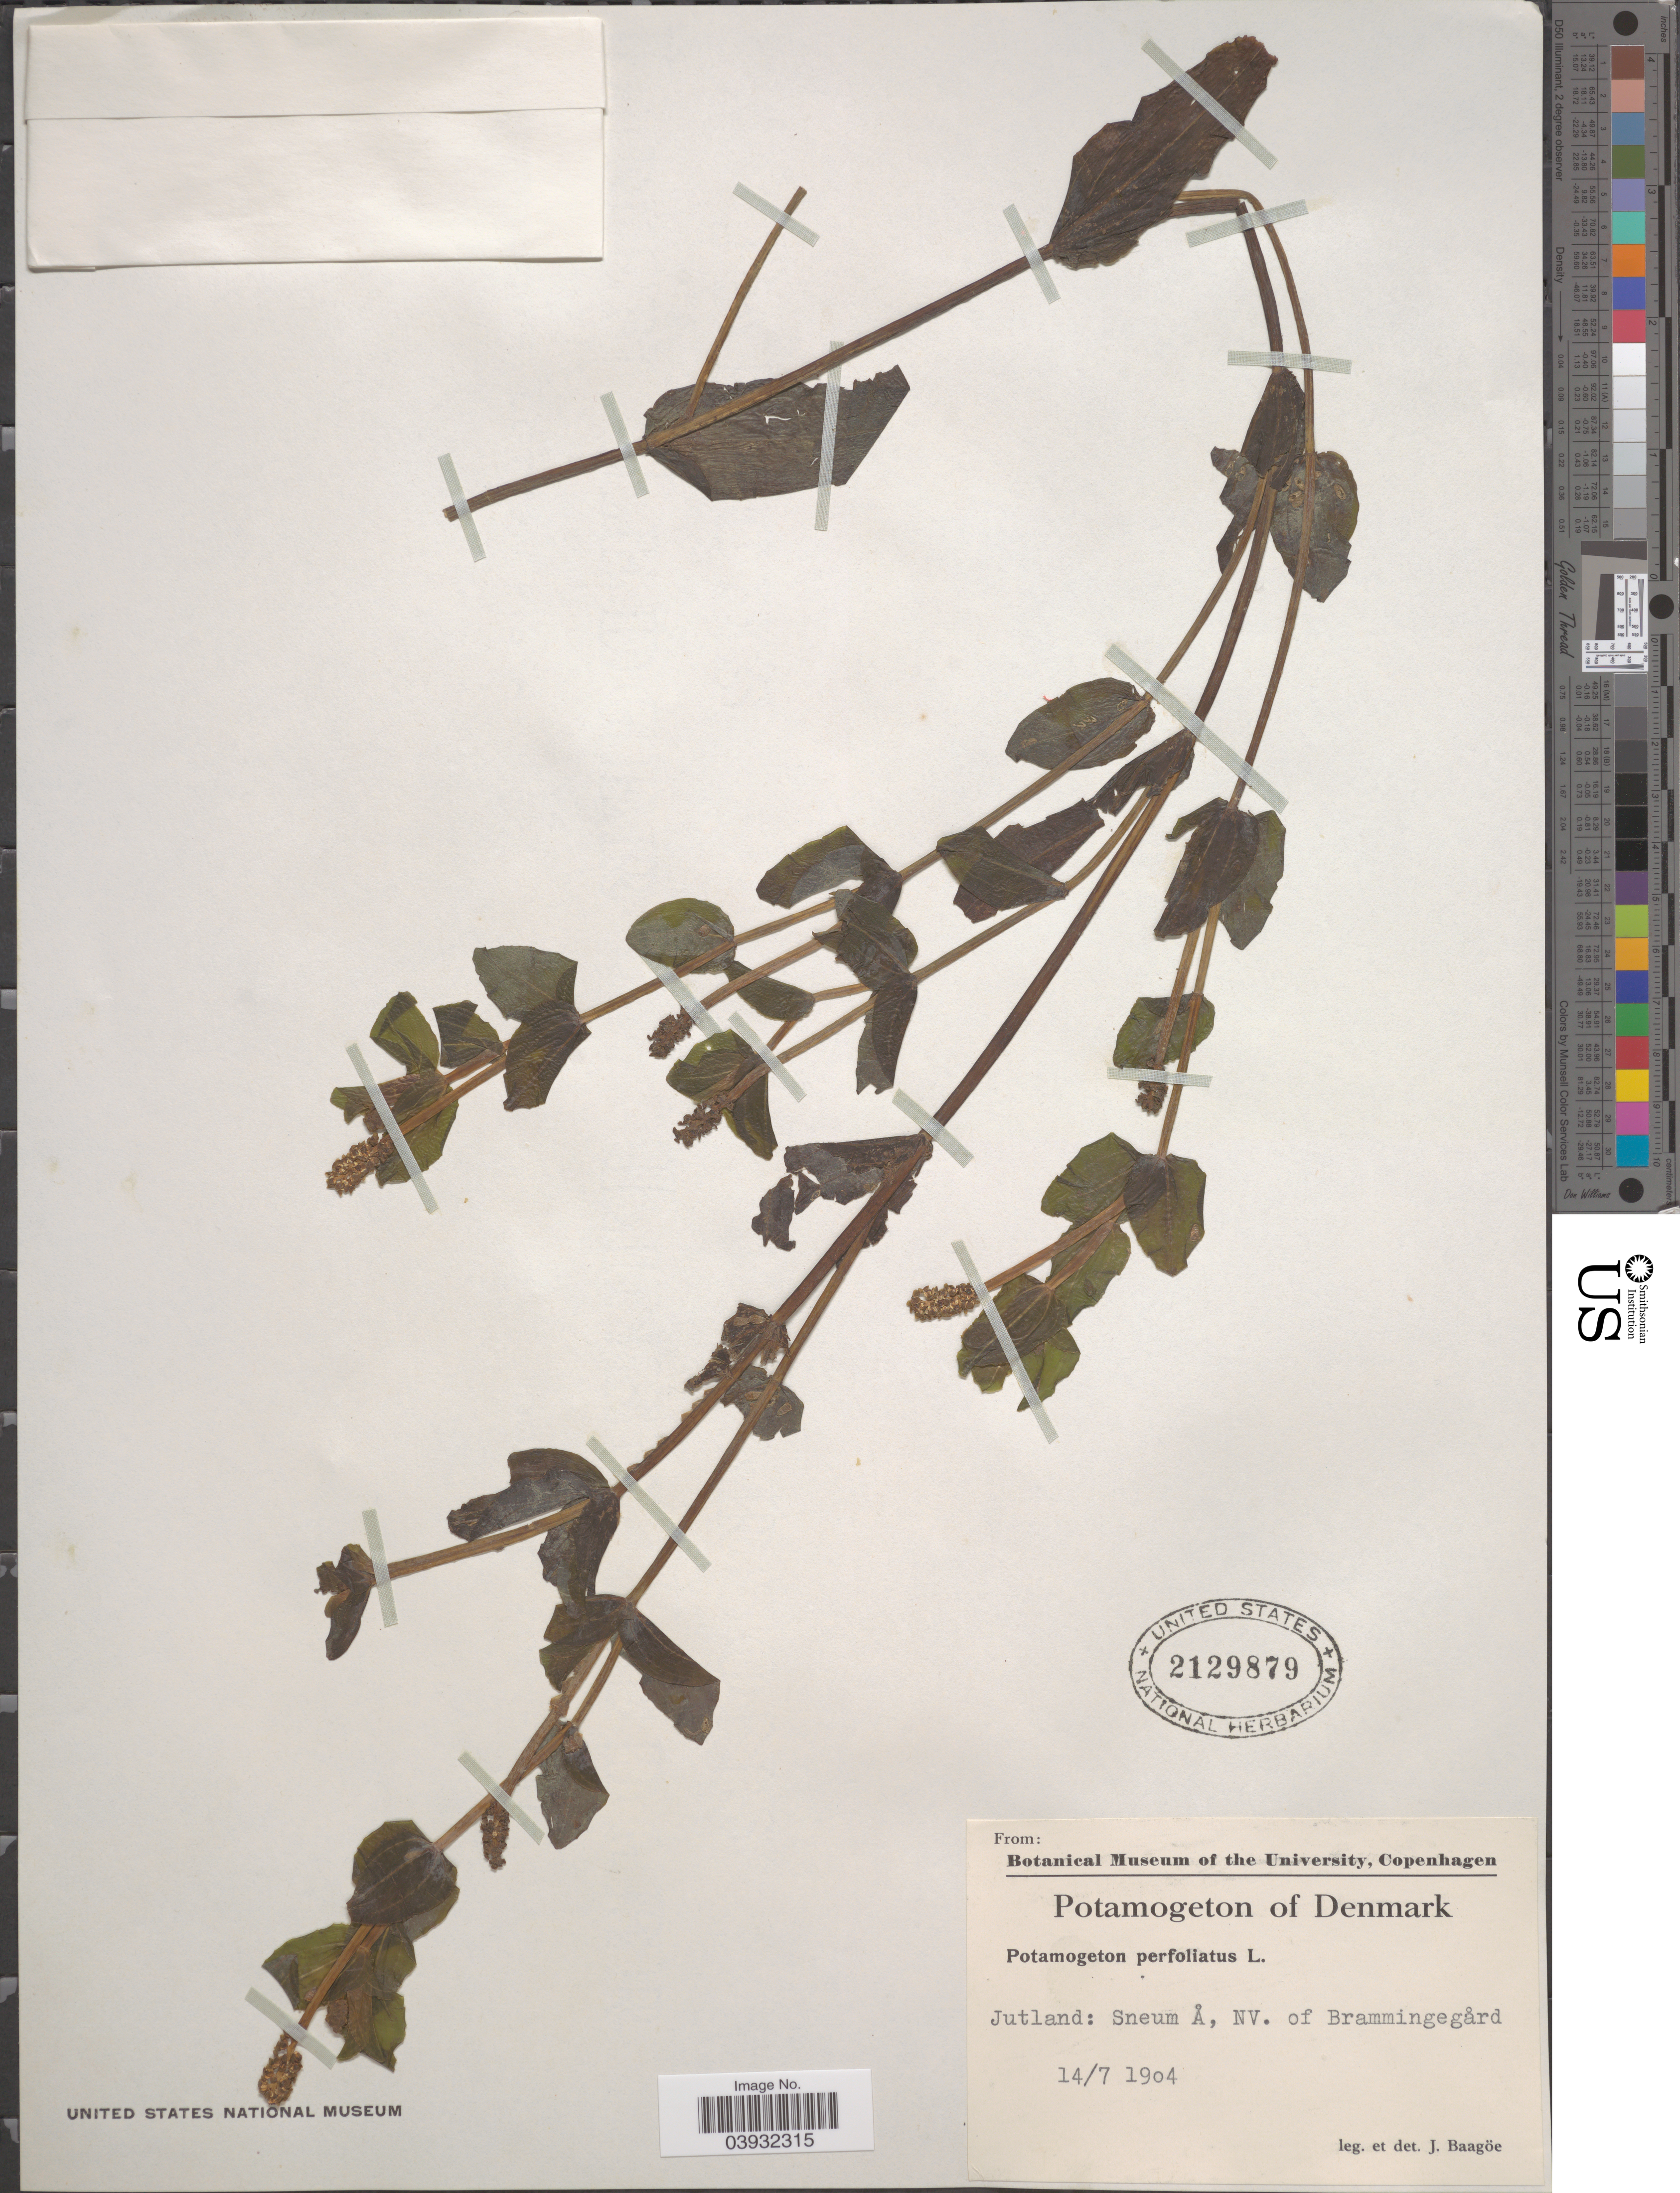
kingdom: Plantae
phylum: Tracheophyta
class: Liliopsida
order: Alismatales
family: Potamogetonaceae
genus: Potamogeton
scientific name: Potamogeton perfoliatus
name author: L.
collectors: J. Baagoe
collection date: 1904-07-14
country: Denmark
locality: Jutland: Sneum Å, NV. of Brammingegård.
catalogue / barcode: US 2129879